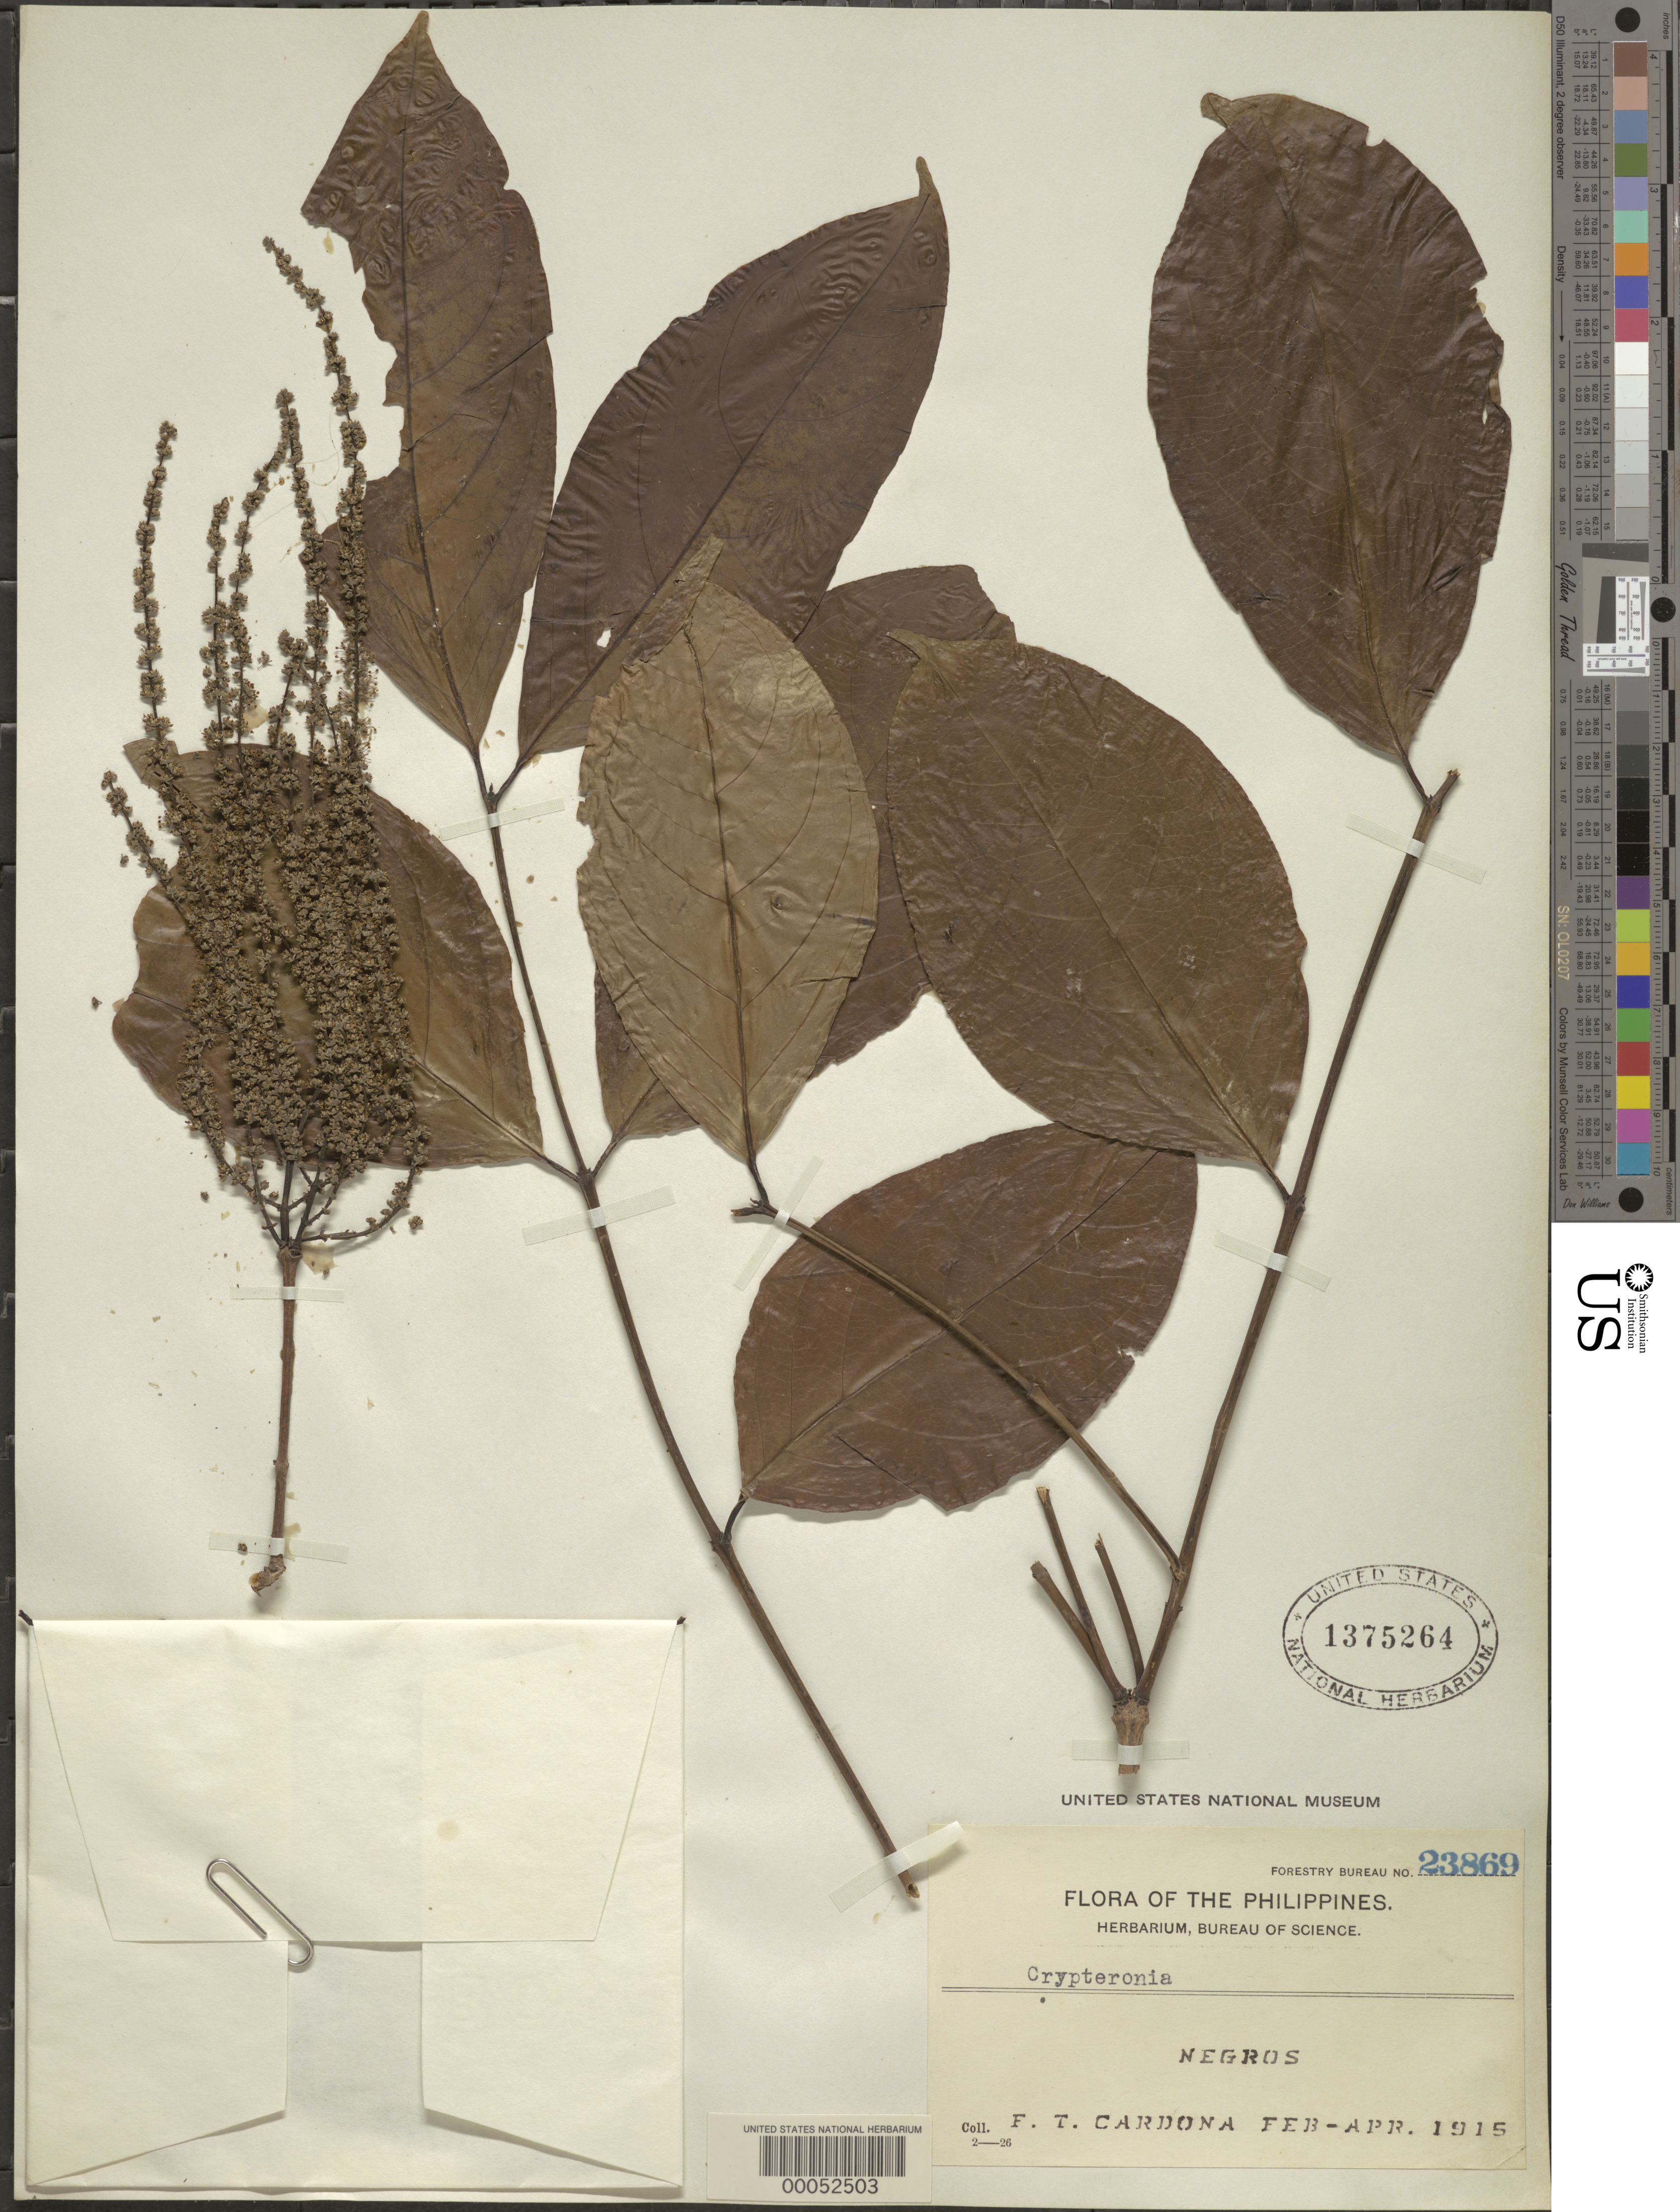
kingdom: Plantae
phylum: Tracheophyta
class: Magnoliopsida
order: Myrtales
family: Crypteroniaceae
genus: Crypteronia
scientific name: Crypteronia paniculata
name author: Blume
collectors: F. Cardona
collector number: Forestry Bureau 23869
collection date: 1915-02/1915-04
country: Philippines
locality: Negros.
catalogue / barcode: US 1375264